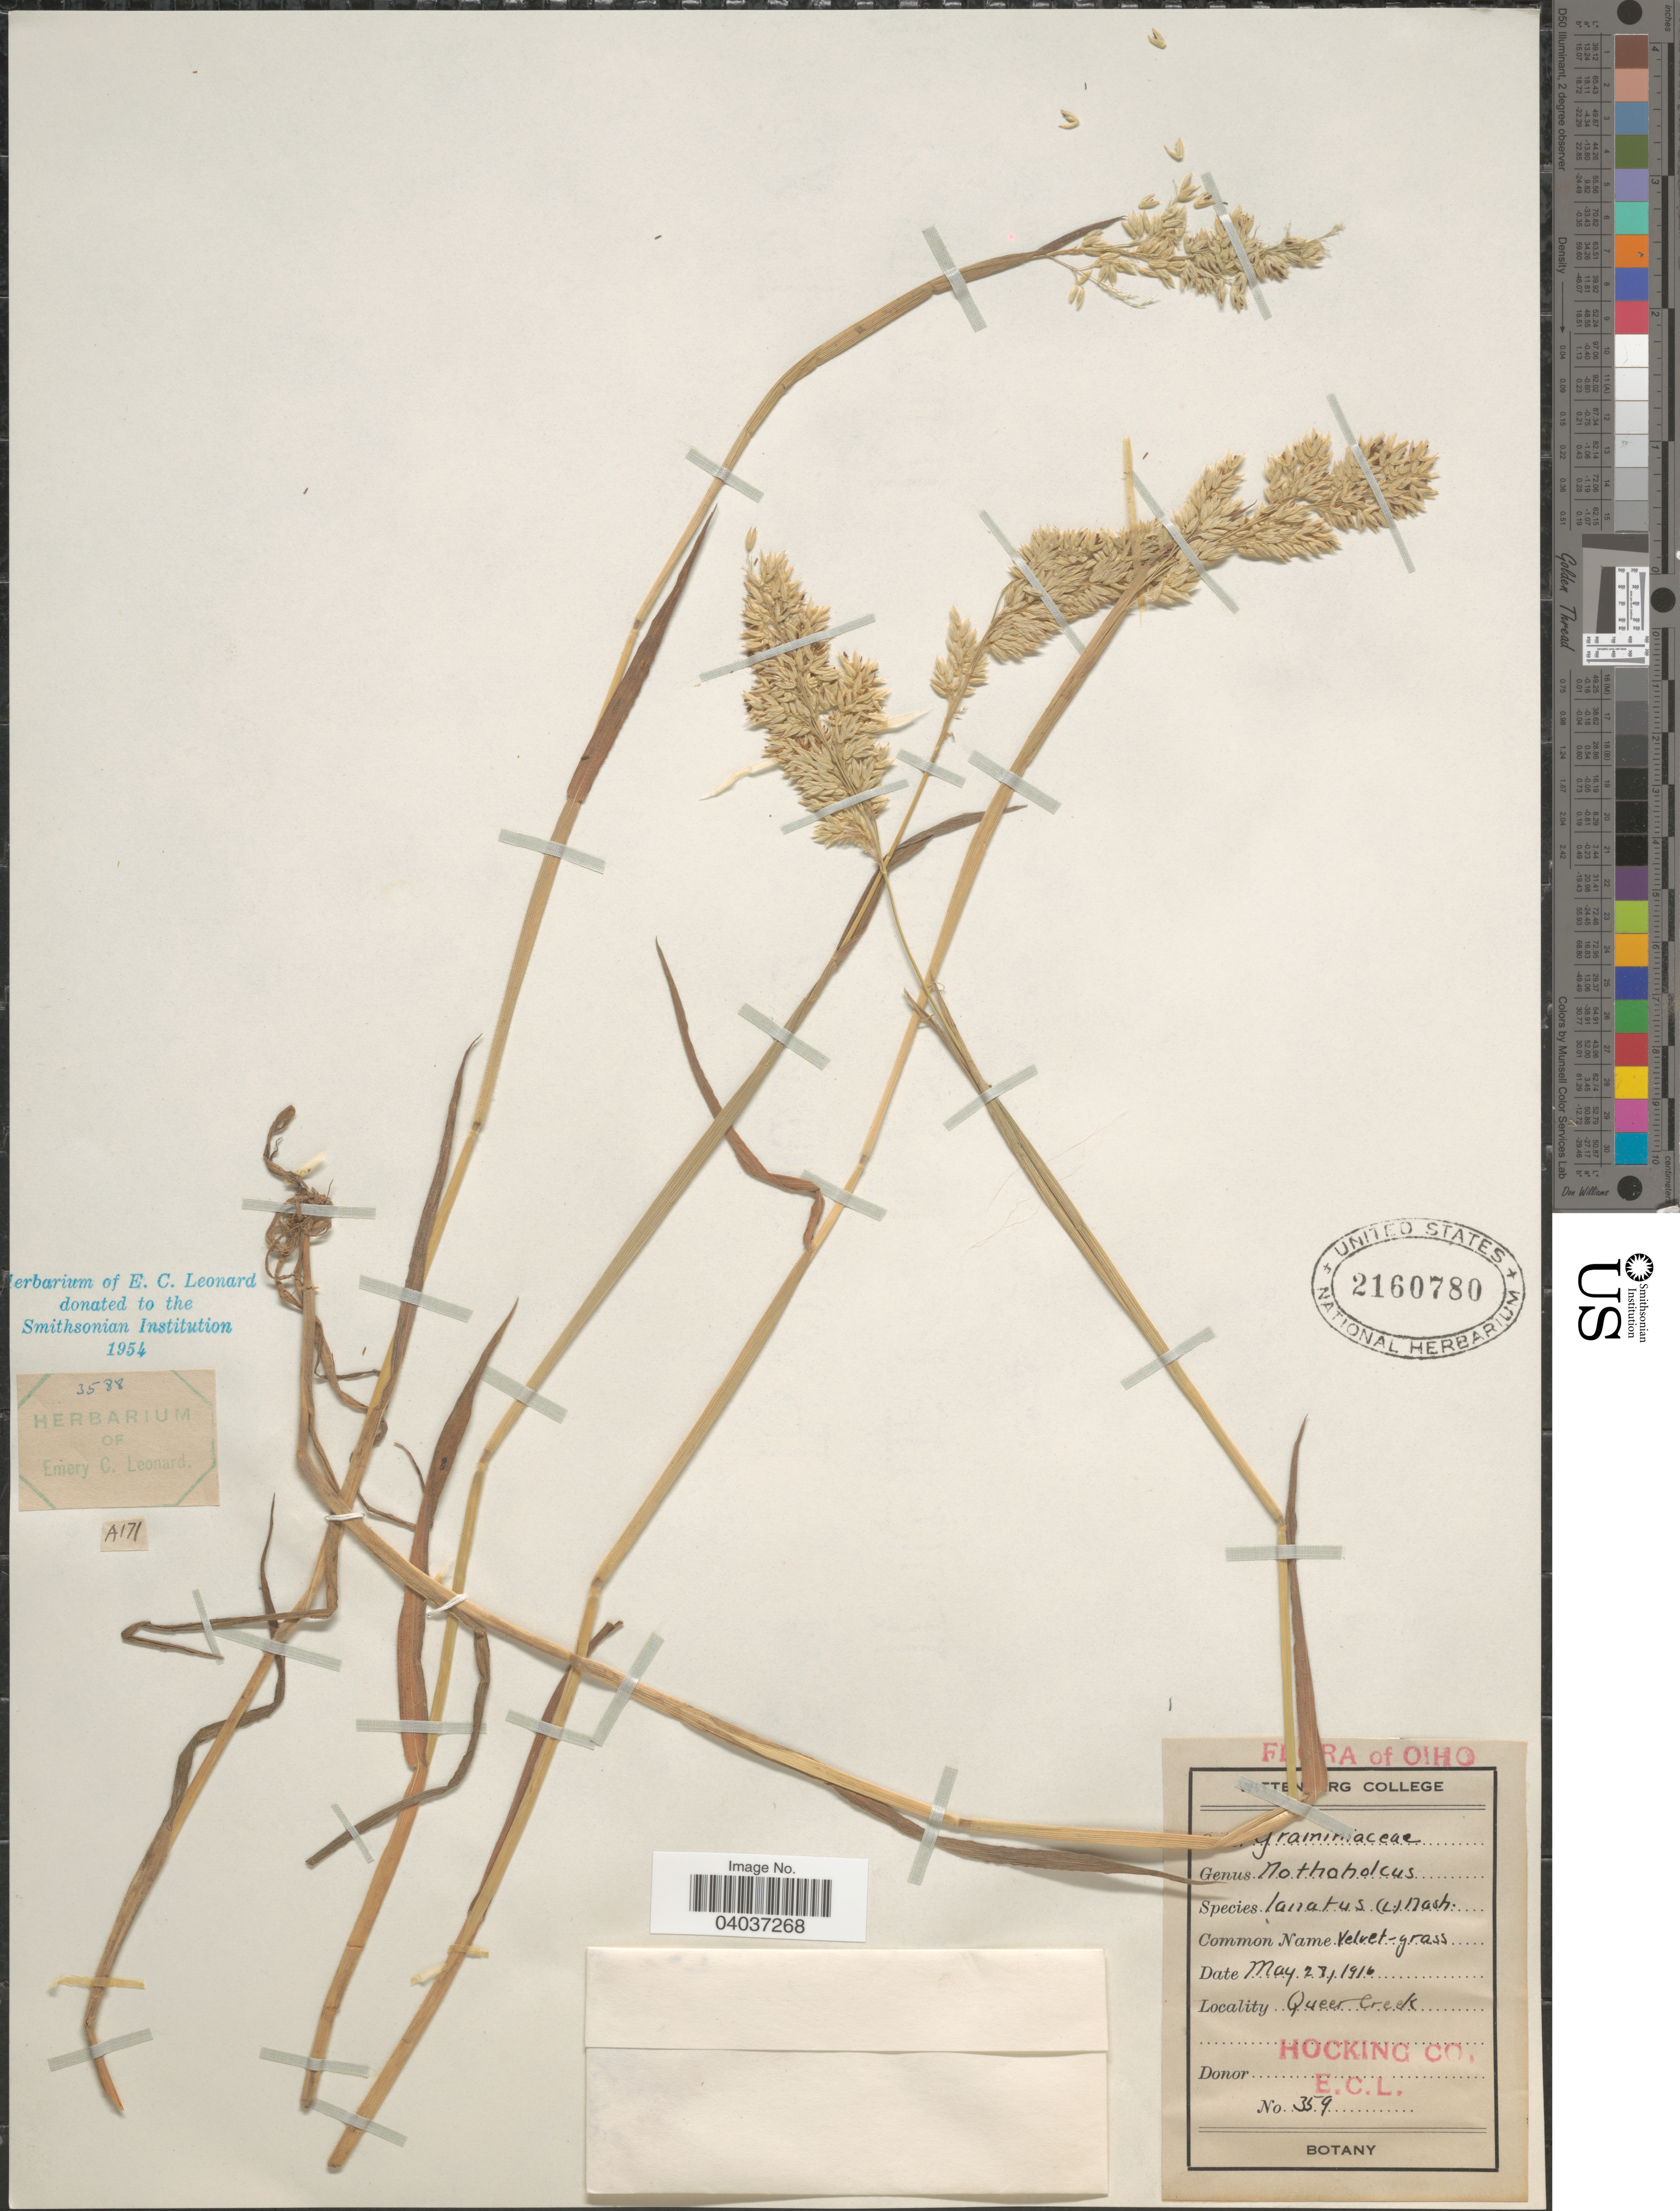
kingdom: Plantae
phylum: Tracheophyta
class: Liliopsida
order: Poales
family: Poaceae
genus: Holcus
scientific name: Holcus lanatus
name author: L.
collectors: E. C. Leonard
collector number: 359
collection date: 1916-05-28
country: United States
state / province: Ohio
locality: Queer Creek. Hocking Co.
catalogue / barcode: US 2160780